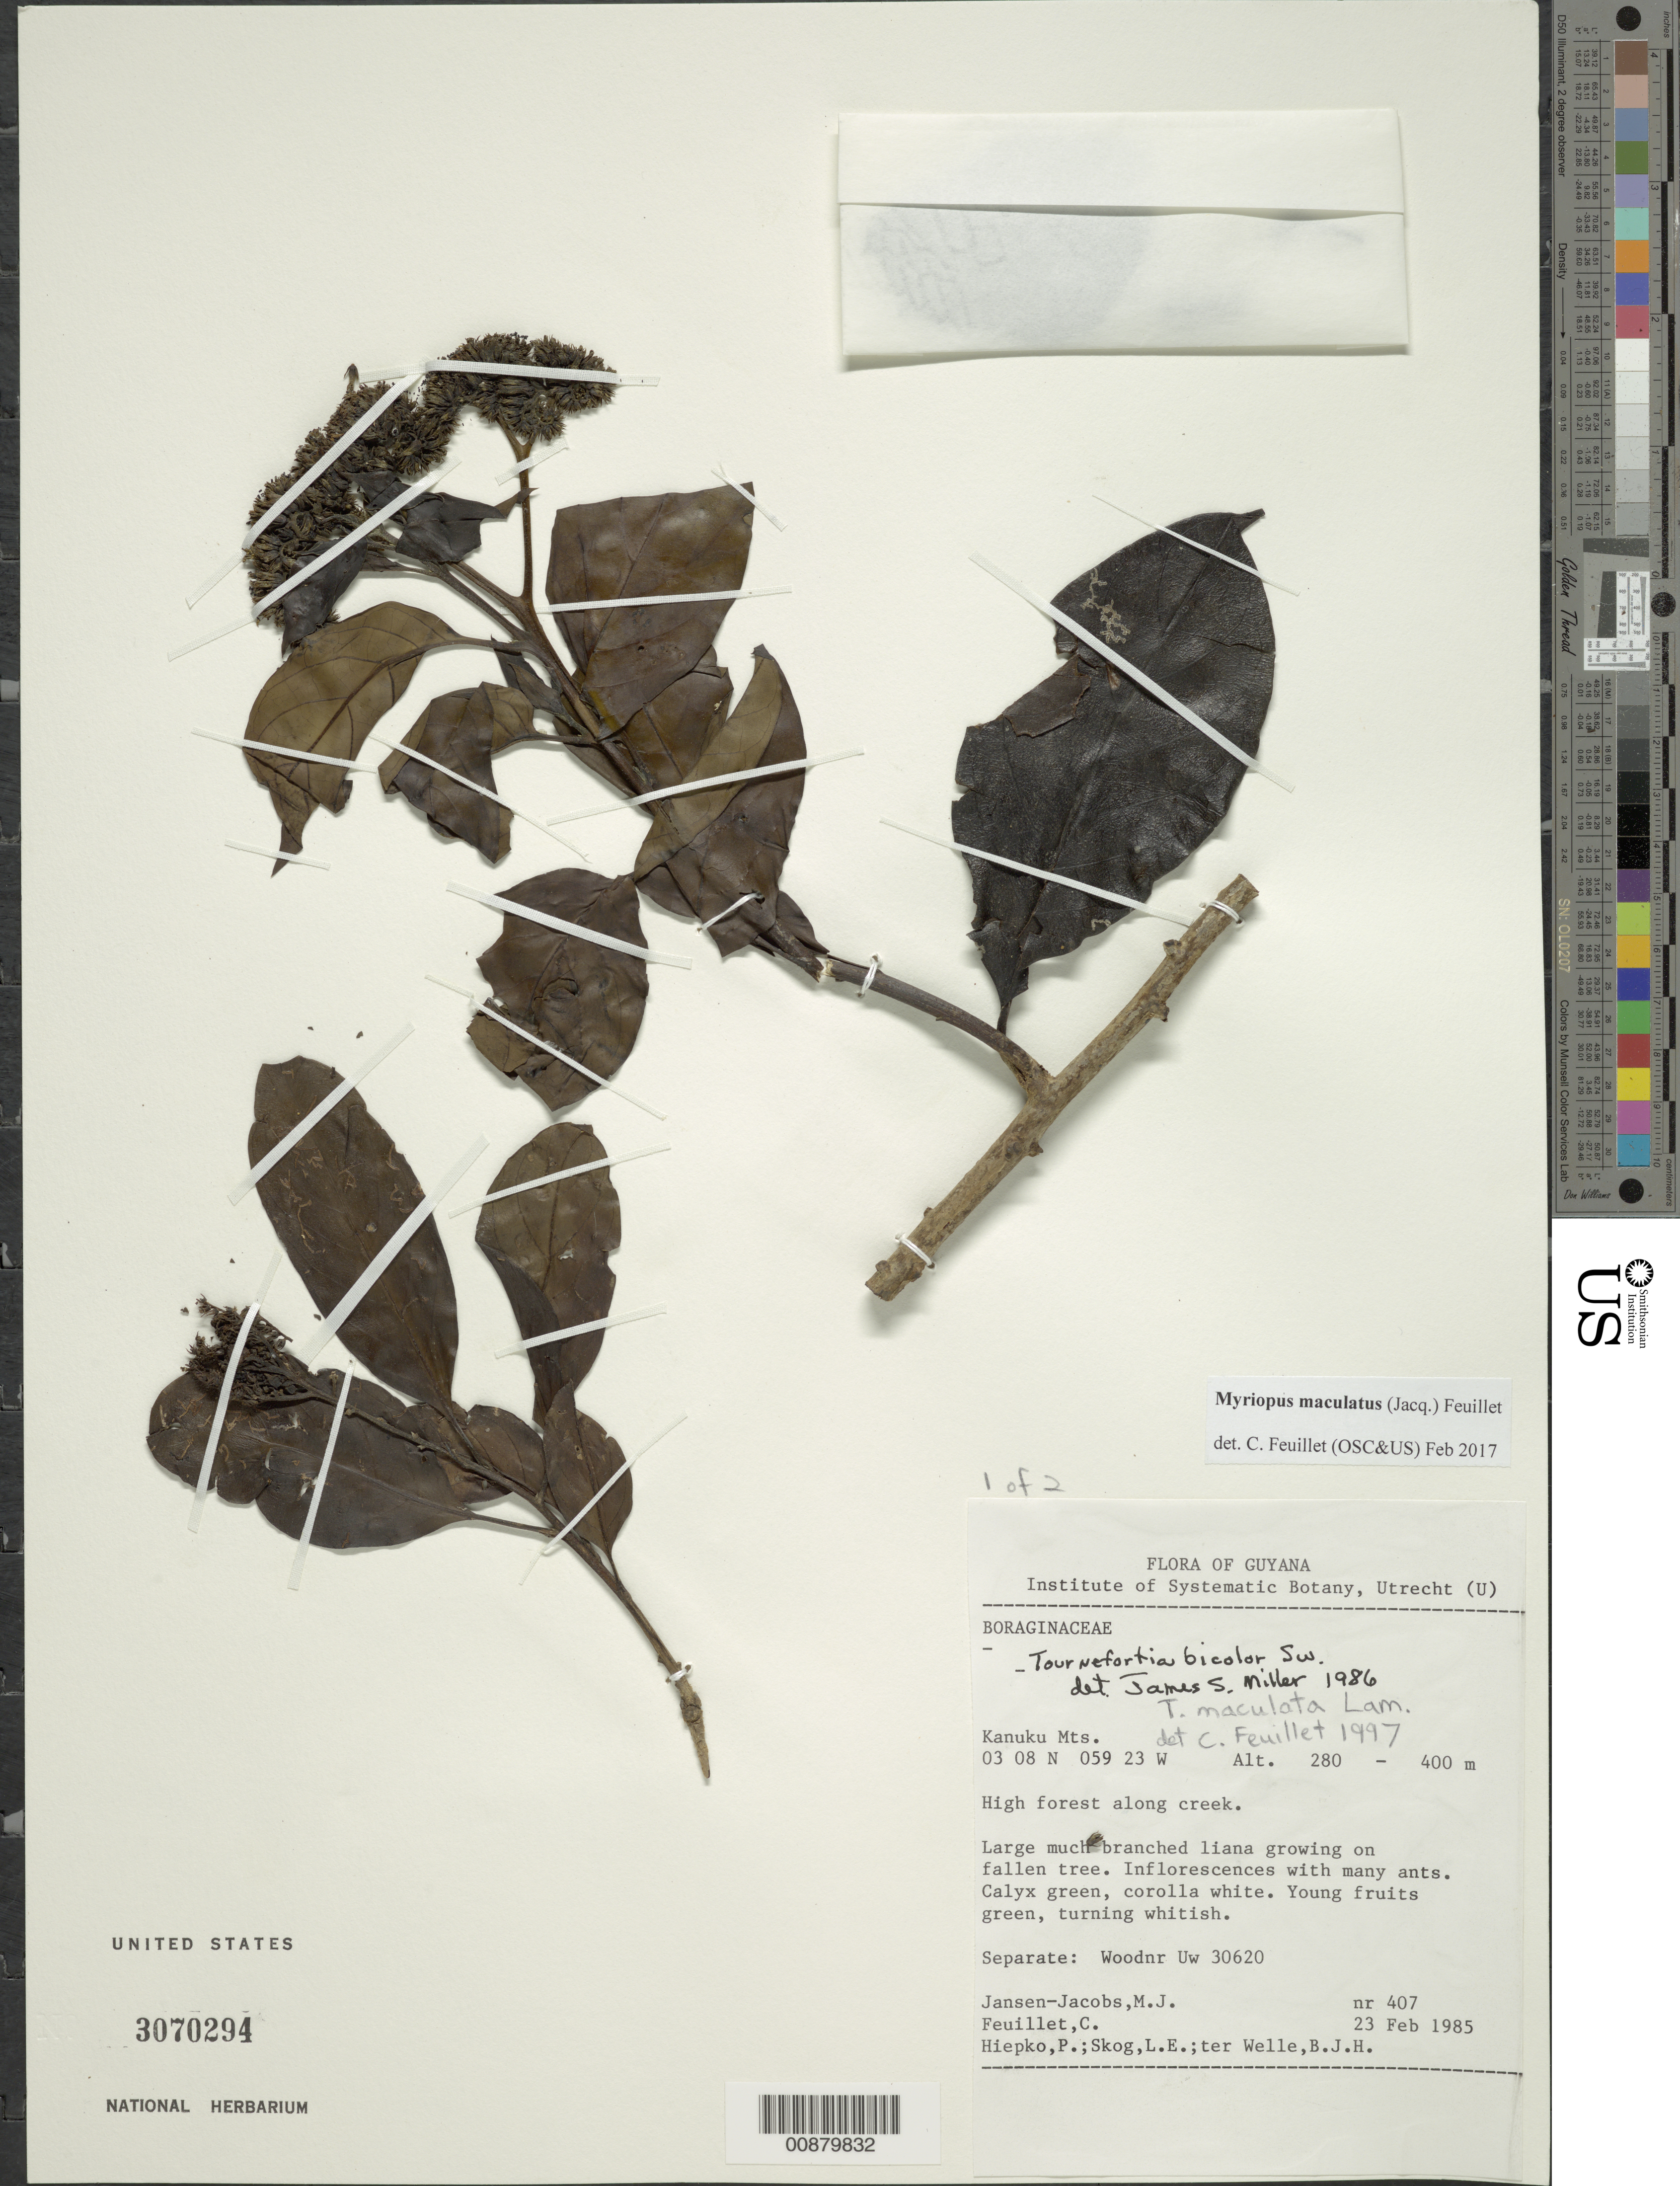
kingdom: Plantae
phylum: Tracheophyta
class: Magnoliopsida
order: Boraginales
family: Heliotropiaceae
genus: Myriopus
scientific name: Myriopus maculatus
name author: (Jacq.) Feuillet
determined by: Feuillet, C.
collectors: M. J. Jansen-Jacobs, C. Feuillet, P. H. Hiepko, L. E. Skog & B. Welle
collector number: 407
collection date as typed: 23 Feb 1985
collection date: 1985-02-23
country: Guyana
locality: Kanuku Mountains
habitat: High forest along creek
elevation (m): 280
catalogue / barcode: US 3070294